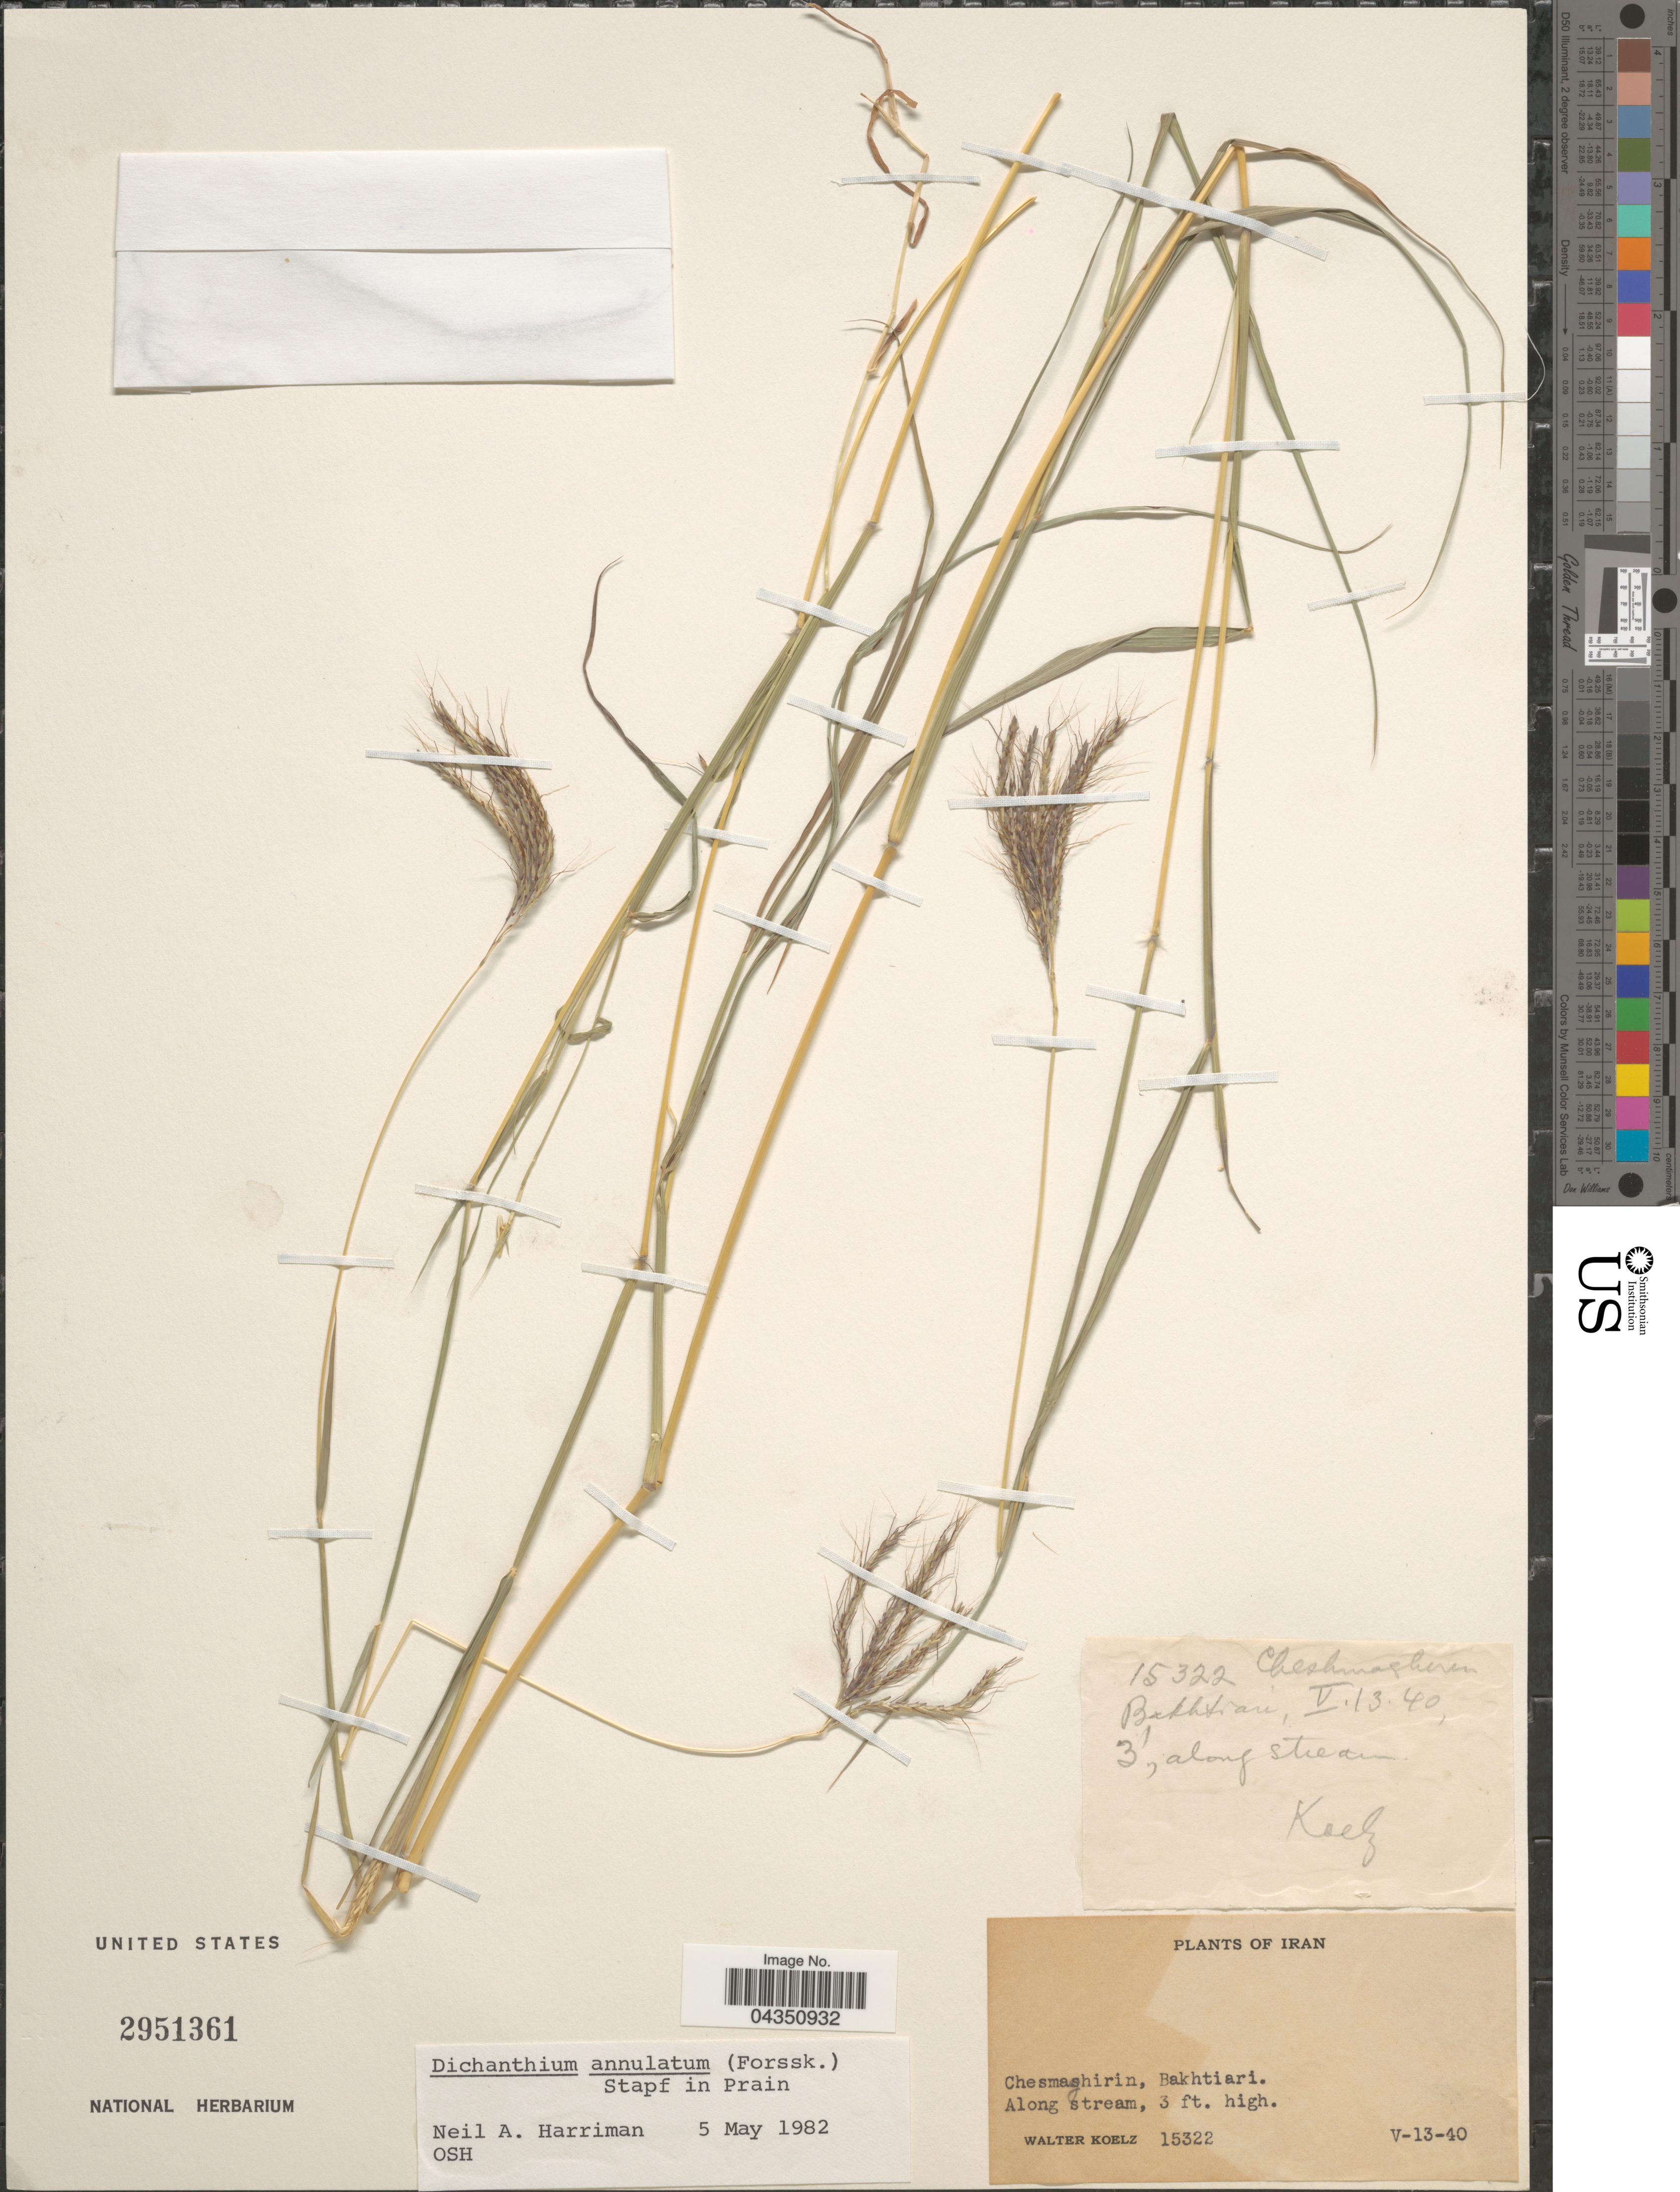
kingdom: Plantae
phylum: Tracheophyta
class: Liliopsida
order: Poales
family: Poaceae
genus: Dichanthium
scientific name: Dichanthium annulatum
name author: (Forssk.) Stapf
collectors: W. N. Koelz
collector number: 15322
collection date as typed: Transcribed d/m/y: 13/5/40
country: Iran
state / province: Chahar Mahaal and Bakhtiari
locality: Chesmashirin, Bakhtiari.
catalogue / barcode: US 2951361